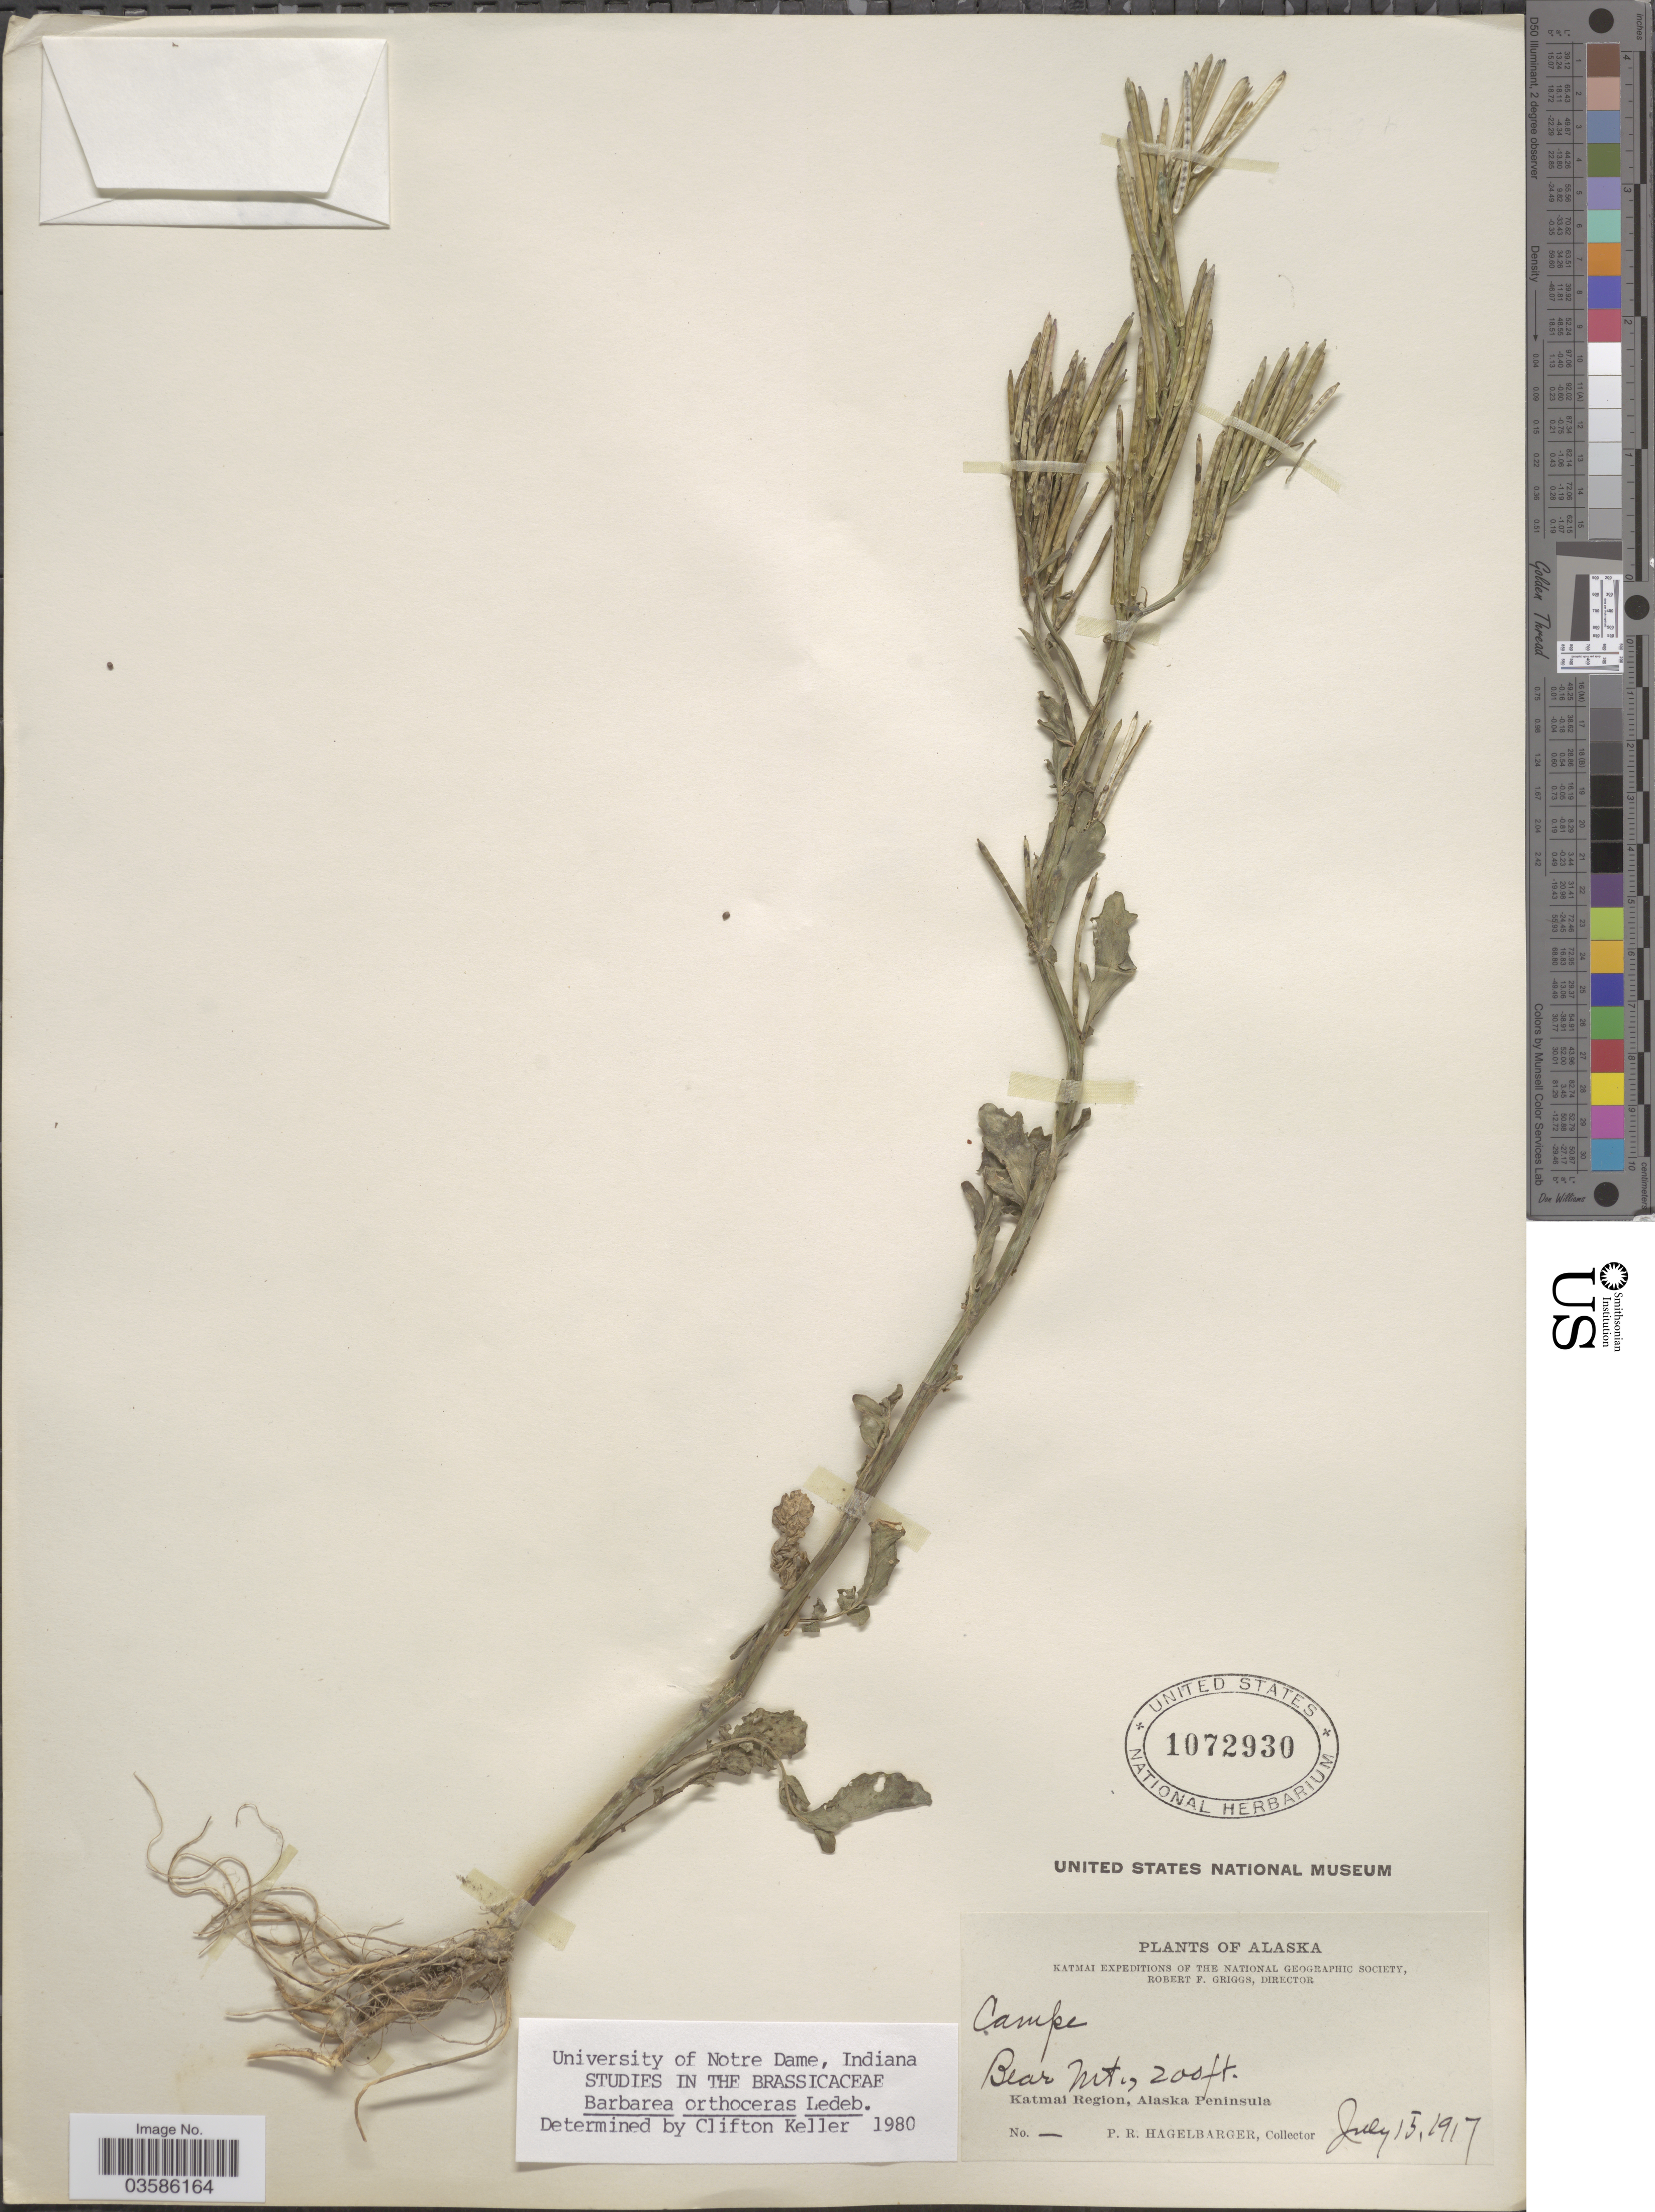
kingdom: Plantae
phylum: Tracheophyta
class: Magnoliopsida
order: Brassicales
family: Brassicaceae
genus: Barbarea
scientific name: Barbarea orthoceras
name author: Ledeb.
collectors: P. Hagelbarger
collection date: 1917-07-15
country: United States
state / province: Alaska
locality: Katmai. Bear Mt. Katmai Region, Alaska Peninsula.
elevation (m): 61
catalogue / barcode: US 1072930